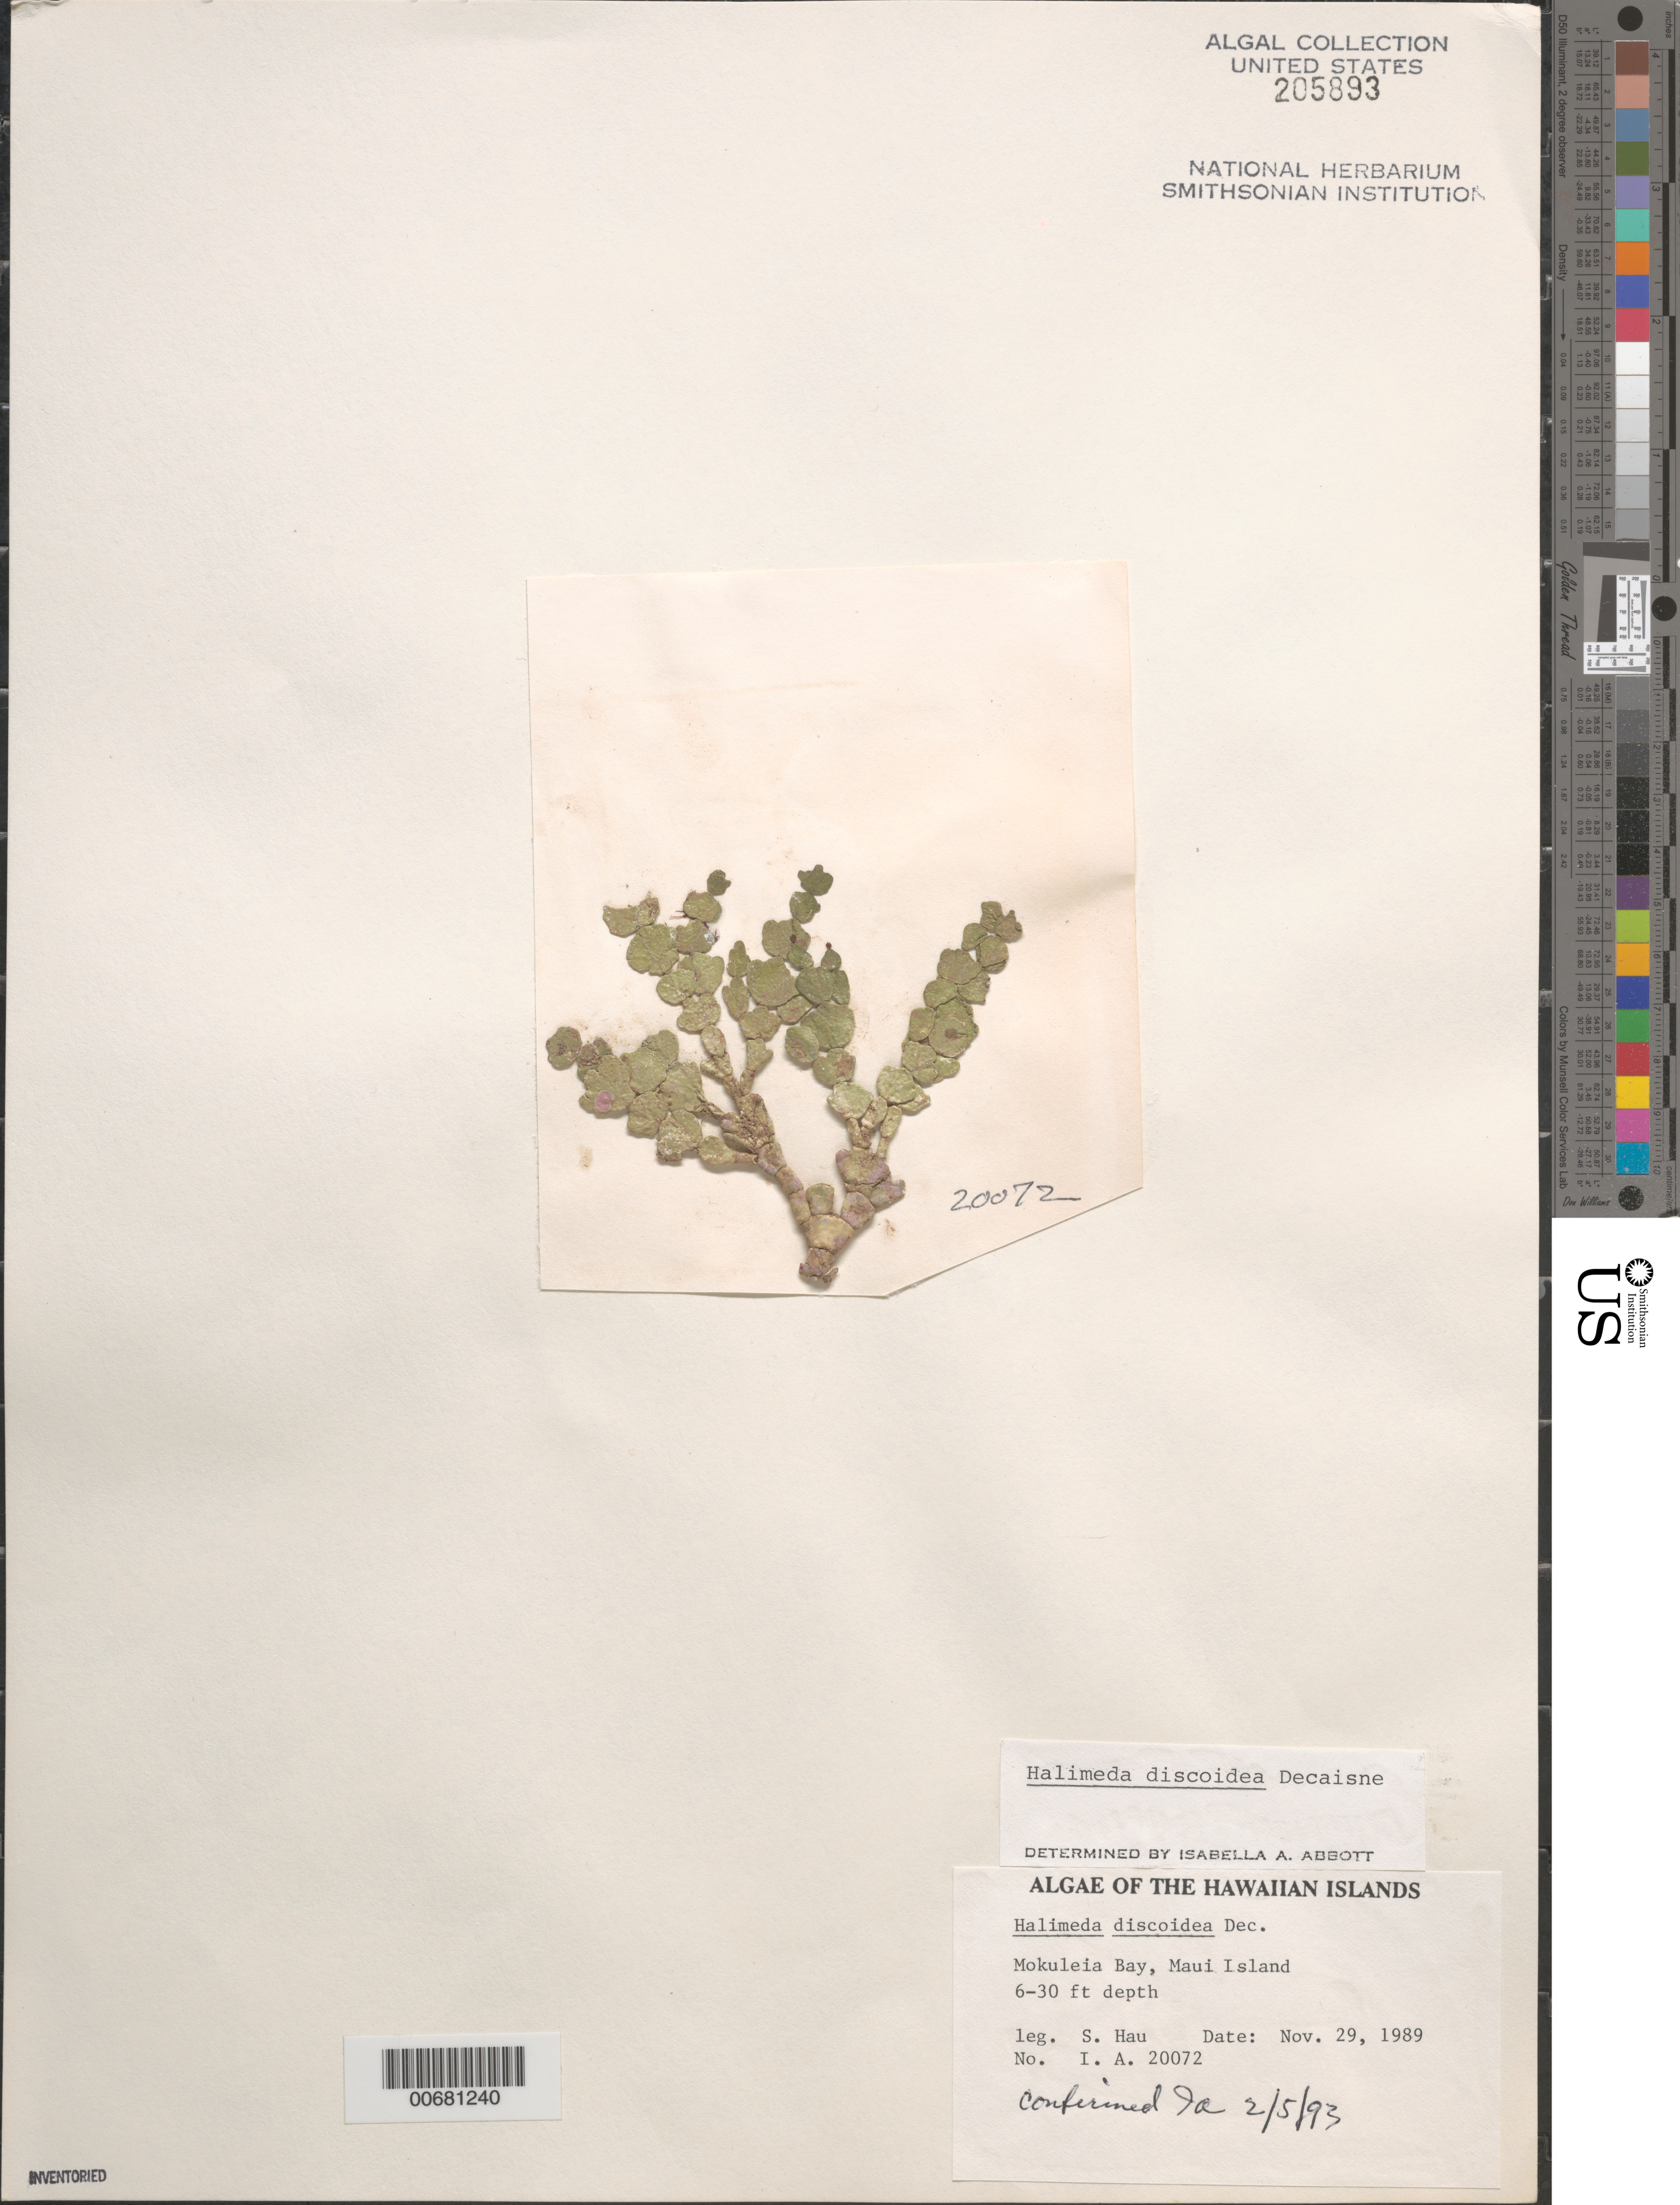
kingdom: Plantae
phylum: Chlorophyta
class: Ulvophyceae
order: Bryopsidales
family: Halimedaceae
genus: Halimeda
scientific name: Halimeda discoidea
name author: Decne.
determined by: Abbott, Isabella A.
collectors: S. Hau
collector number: IAA 20072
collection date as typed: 29 Nov 1989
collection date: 1989-11-29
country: United States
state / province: Hawaii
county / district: Maui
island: Maui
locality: Mokuleia Bay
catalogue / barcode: US 205893